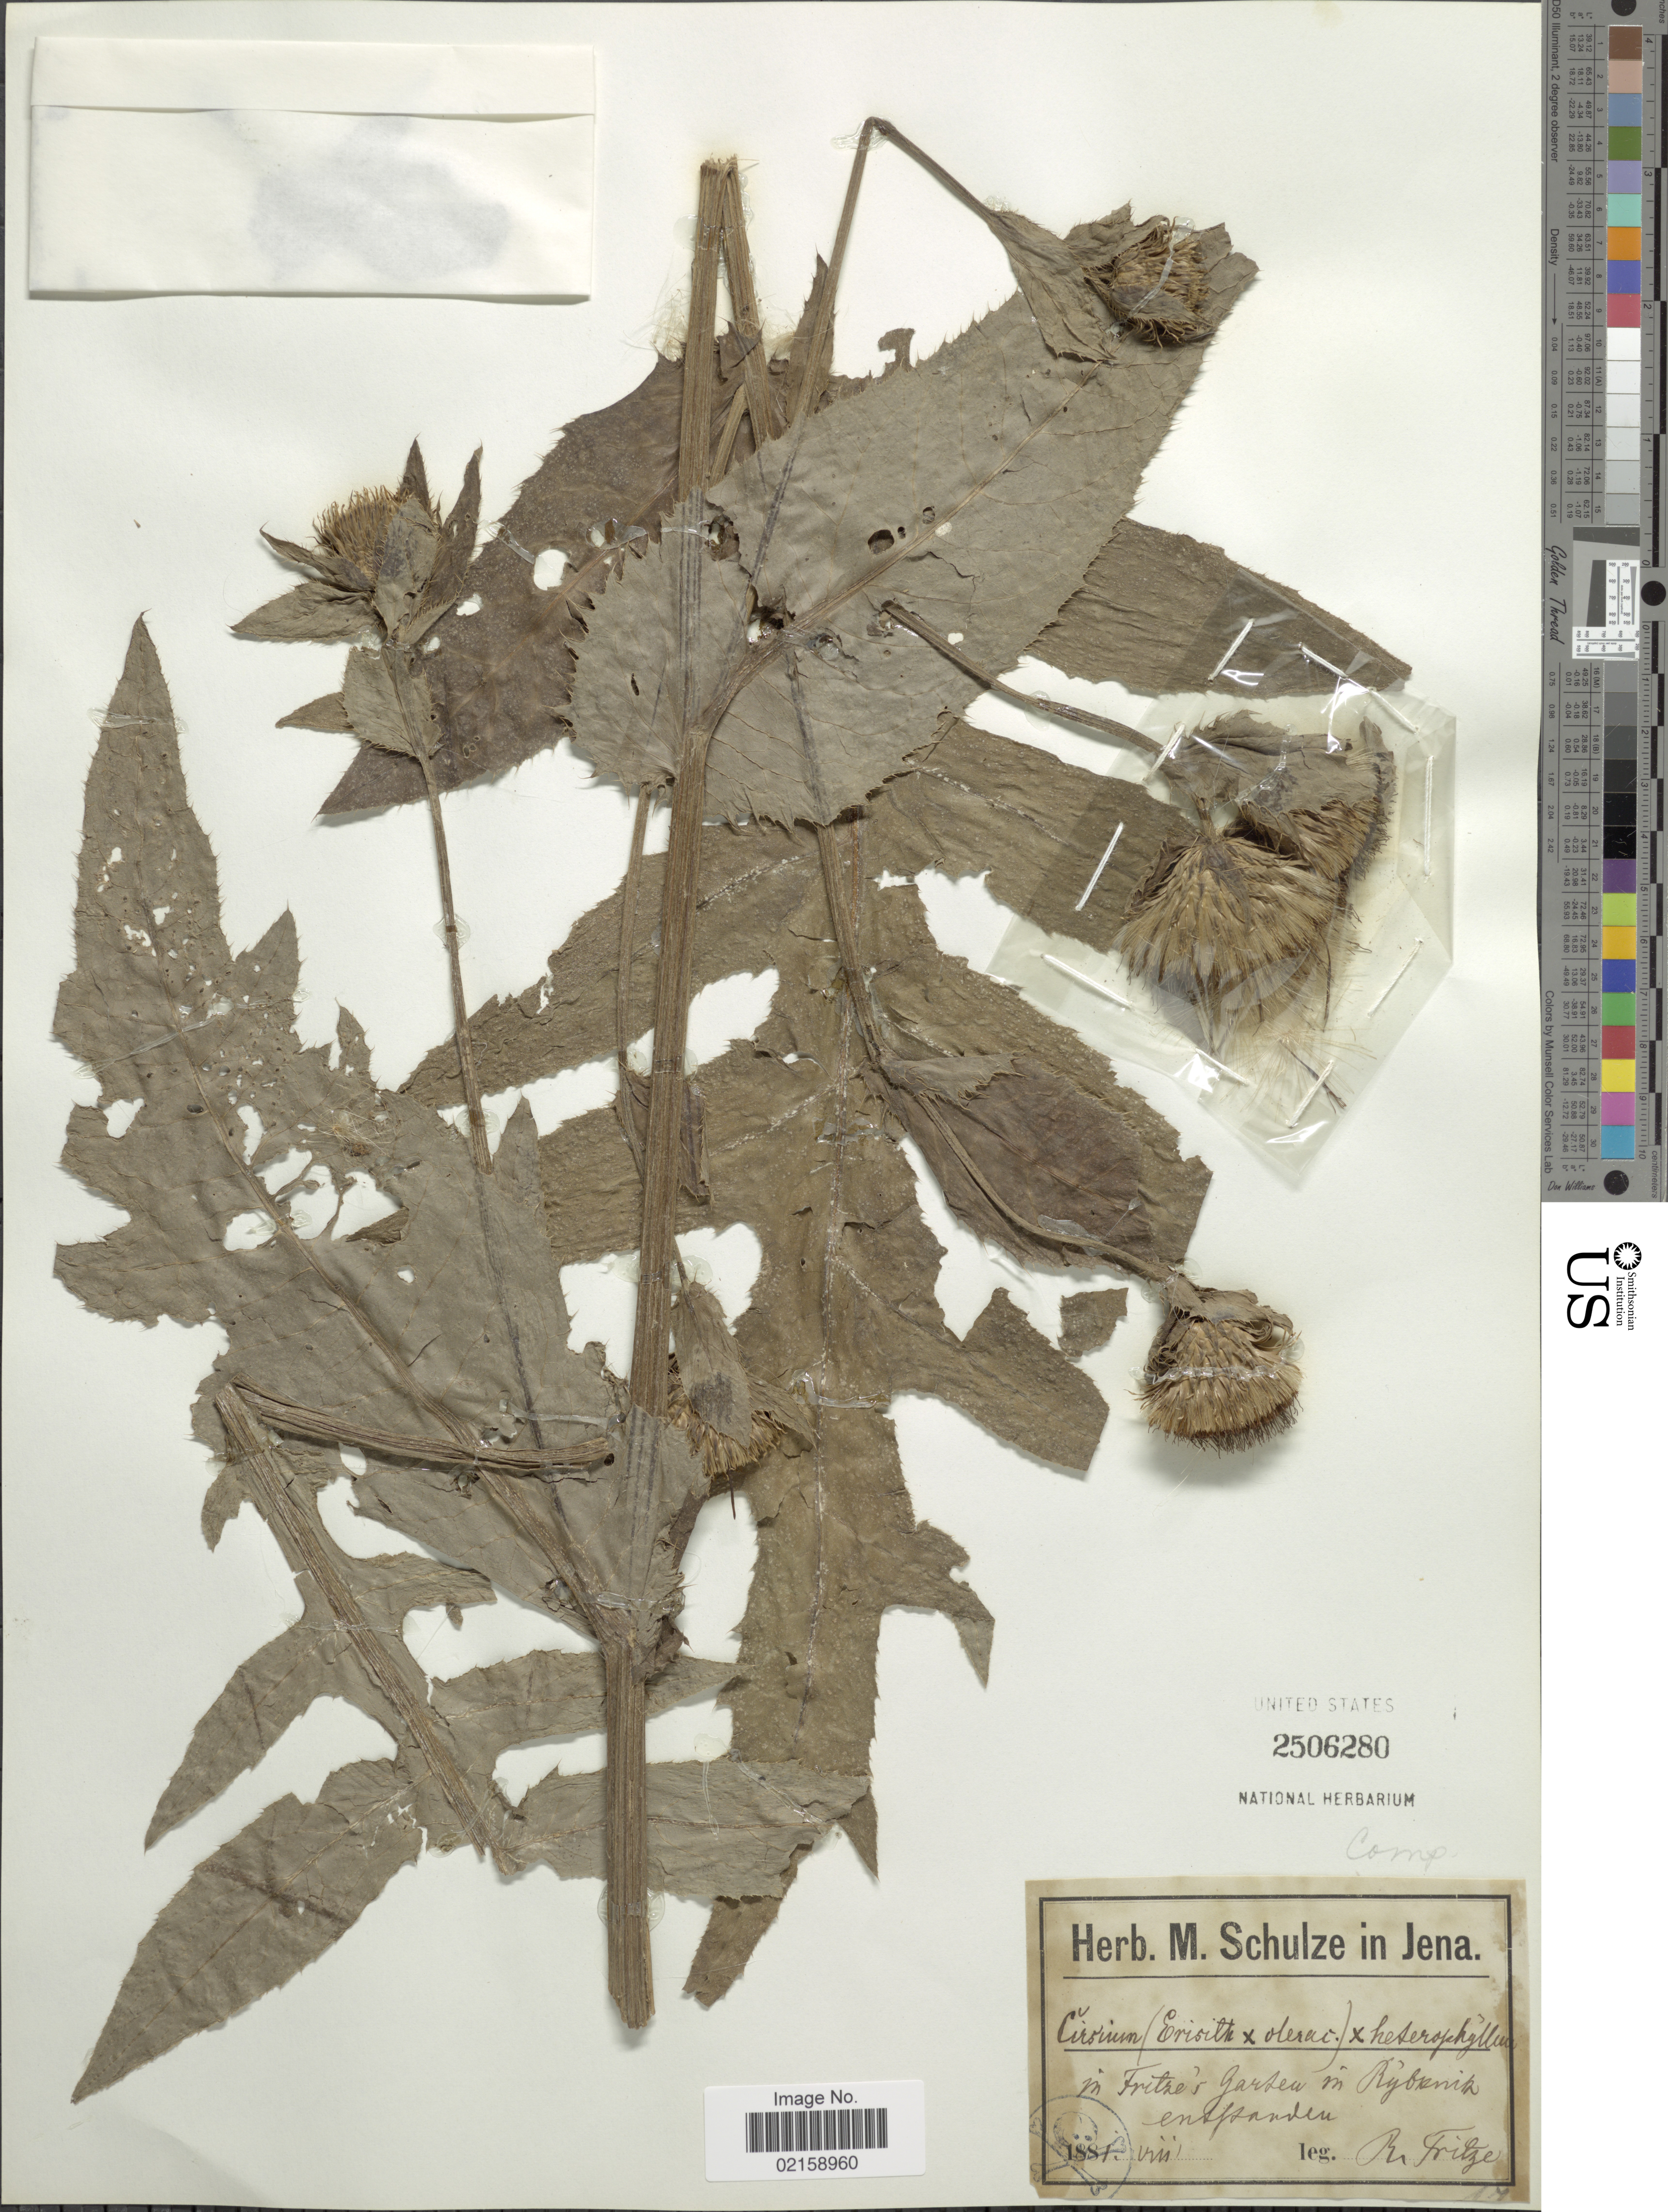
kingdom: Plantae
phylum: Tracheophyta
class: Magnoliopsida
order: Asterales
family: Asteraceae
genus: Cirsium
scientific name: Cirsium erisithales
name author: (Jacq.) Scop.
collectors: R. Fritze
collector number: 17*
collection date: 1881-08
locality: In Fritze's Garden in Rubnik entfsanden. [interpreted]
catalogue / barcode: US 2506280